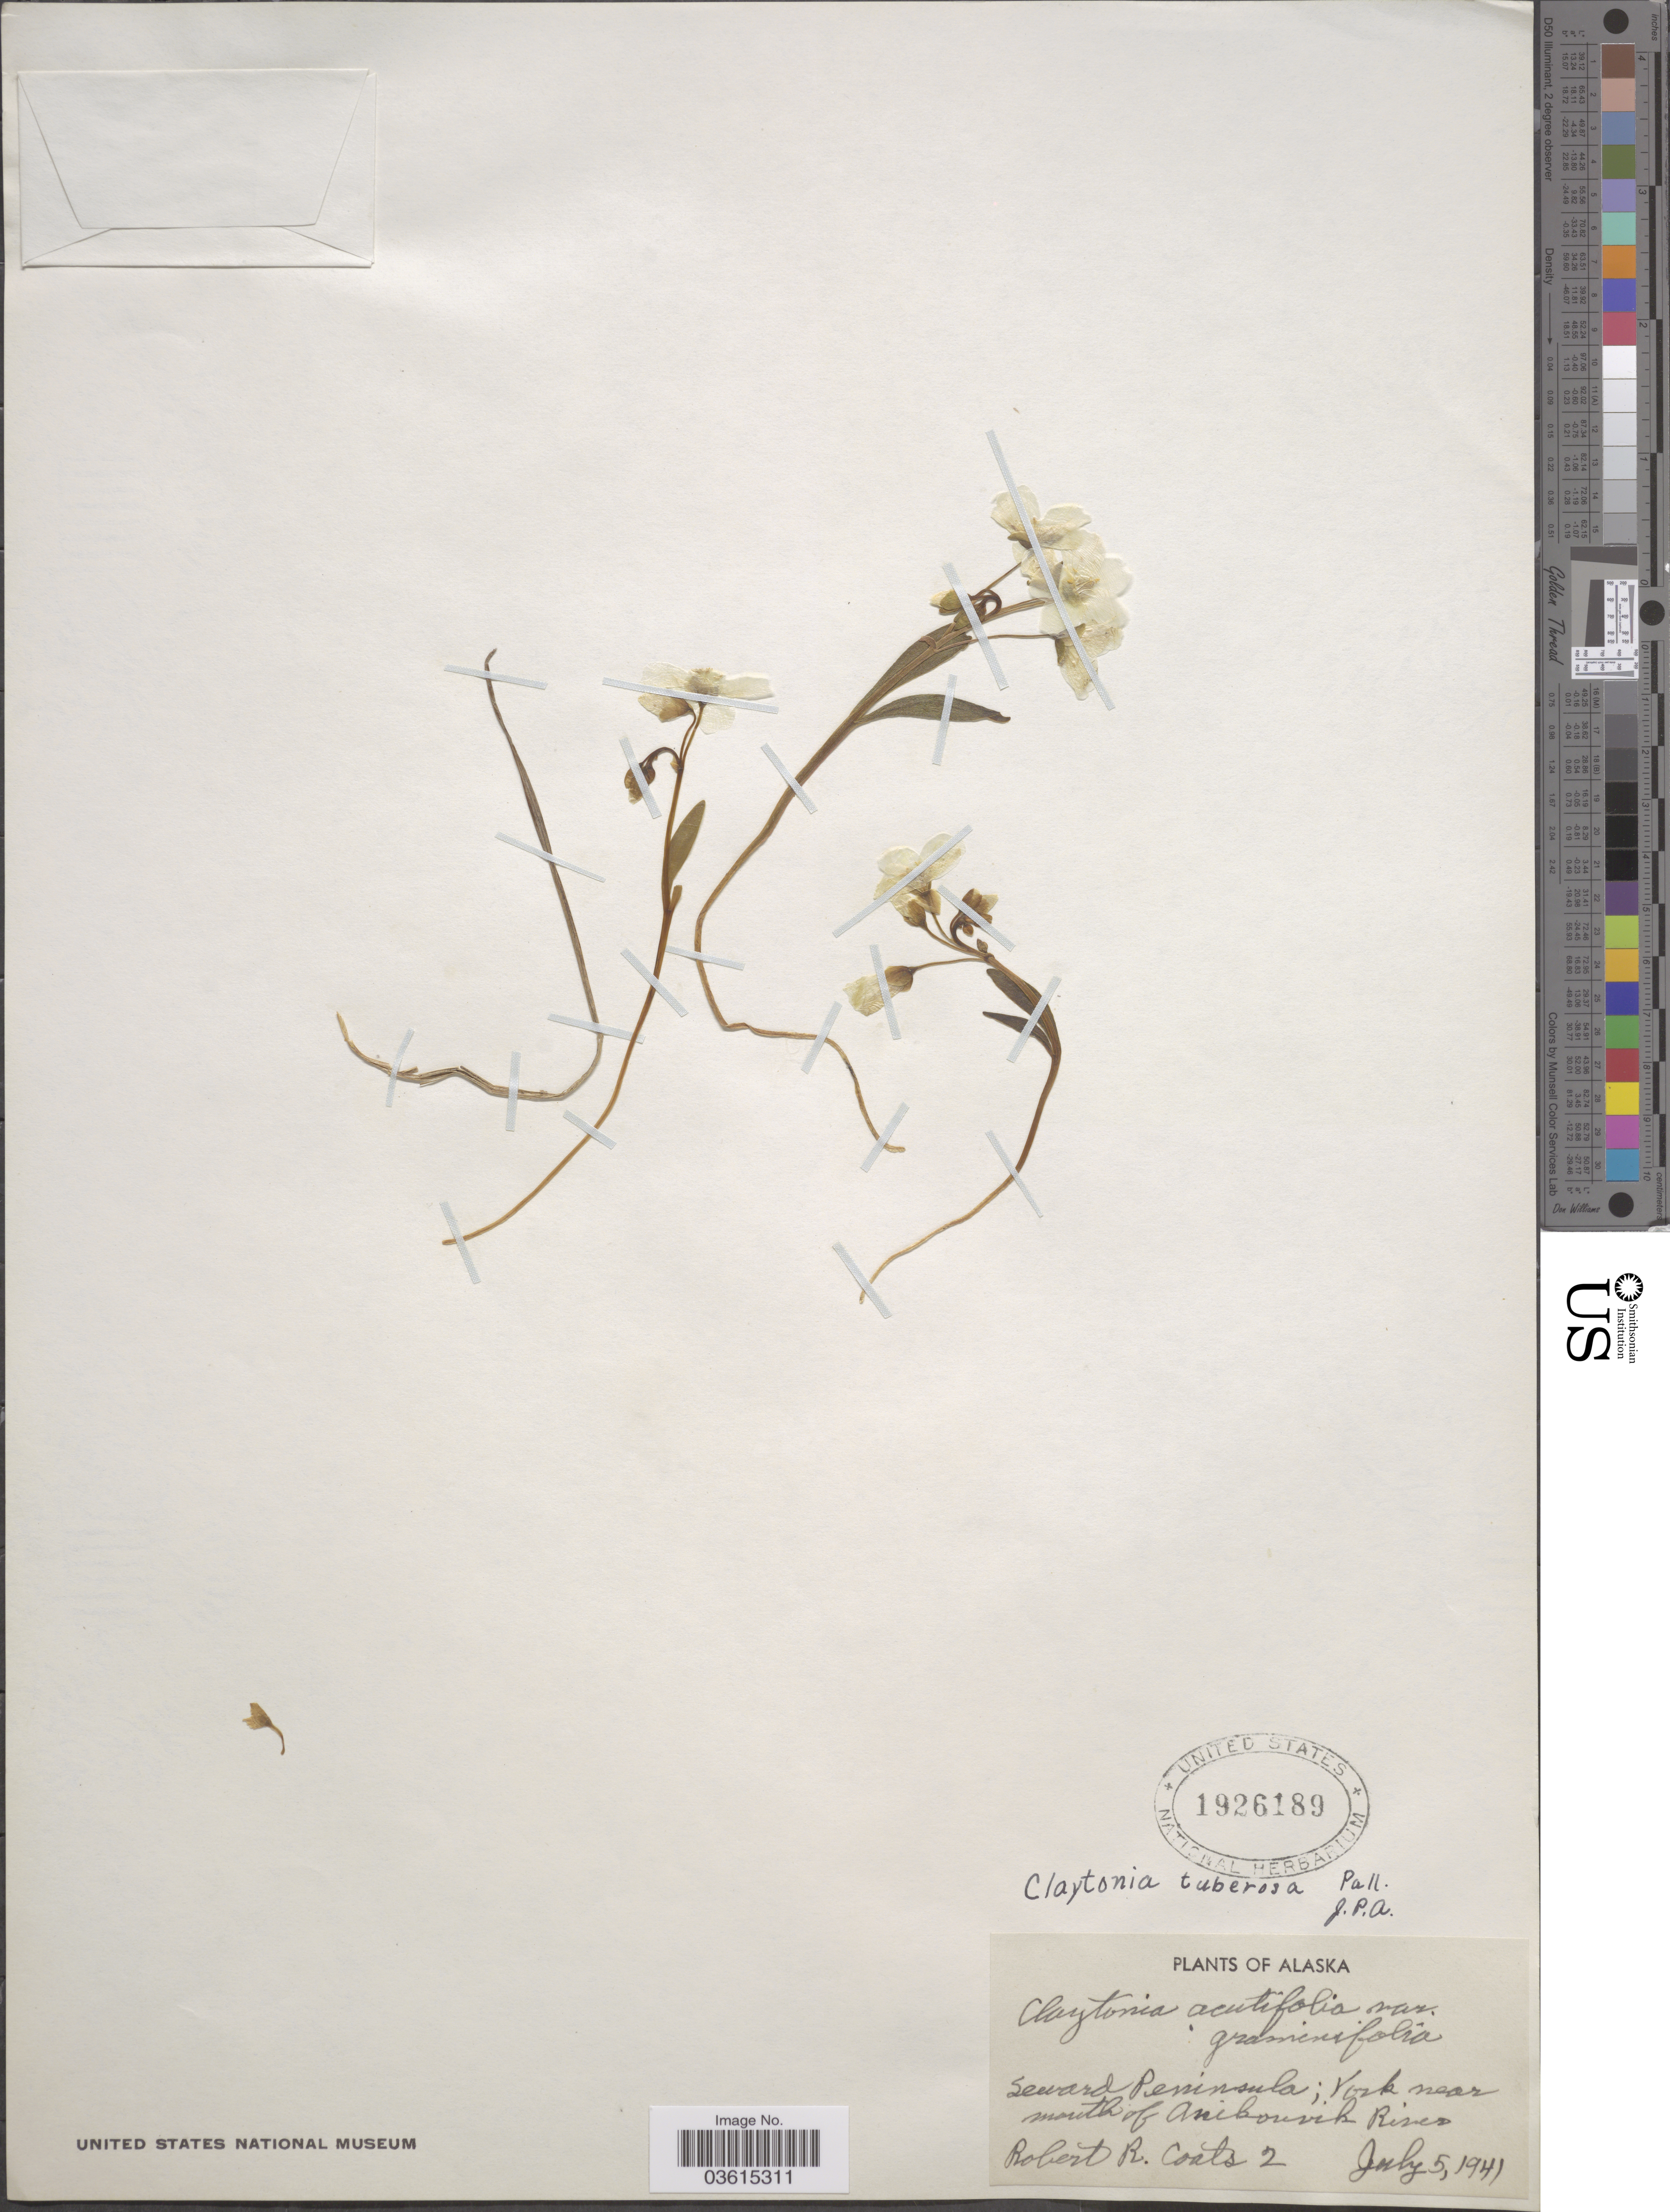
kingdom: Plantae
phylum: Tracheophyta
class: Magnoliopsida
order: Caryophyllales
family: Montiaceae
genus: Claytonia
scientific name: Claytonia tuberosa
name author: Pall. ex Willd.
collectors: R. Coats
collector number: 2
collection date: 1941-07-05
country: United States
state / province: Alaska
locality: Seward Peninsula; York near mouth of Anikouvik River.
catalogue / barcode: US 1926189